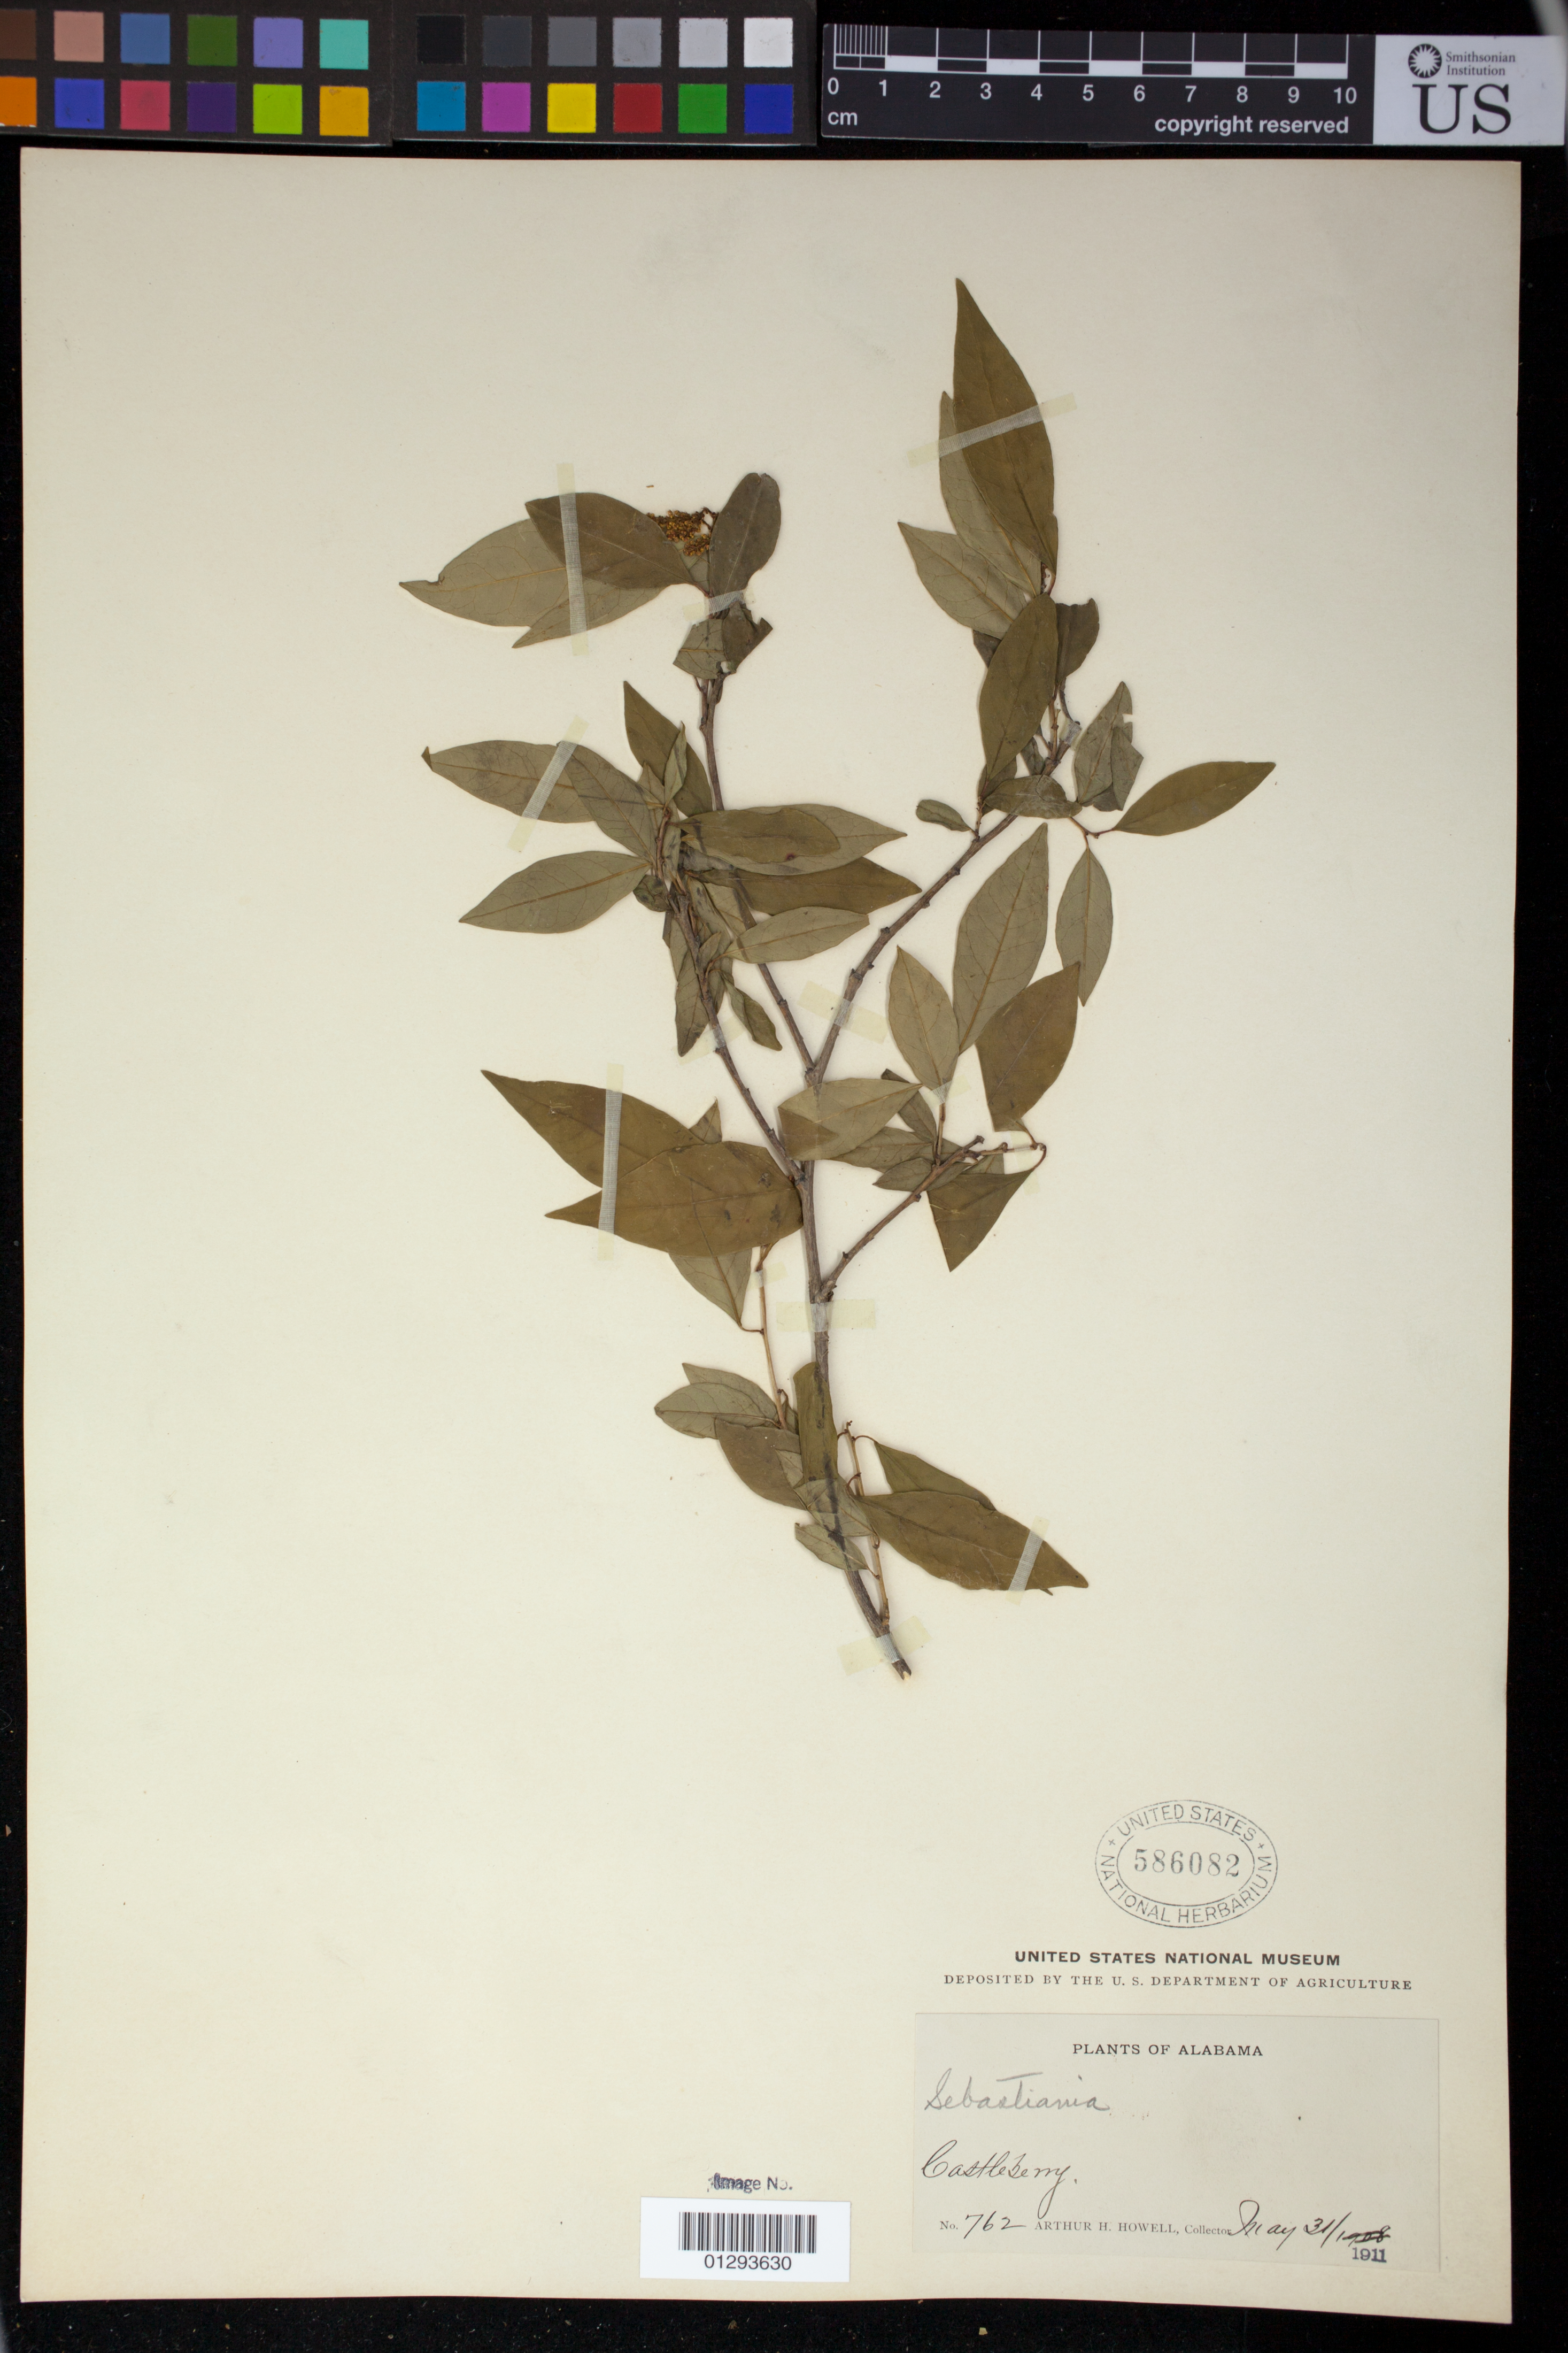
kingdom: Plantae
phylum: Tracheophyta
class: Magnoliopsida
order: Malpighiales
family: Euphorbiaceae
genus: Sebastiania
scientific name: Sebastiania fruticosa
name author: (Bartram) Fernald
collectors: A. Howell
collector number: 762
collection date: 1911-05-31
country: United States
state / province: Alabama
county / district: Conecuh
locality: Castleberry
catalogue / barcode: US 586082